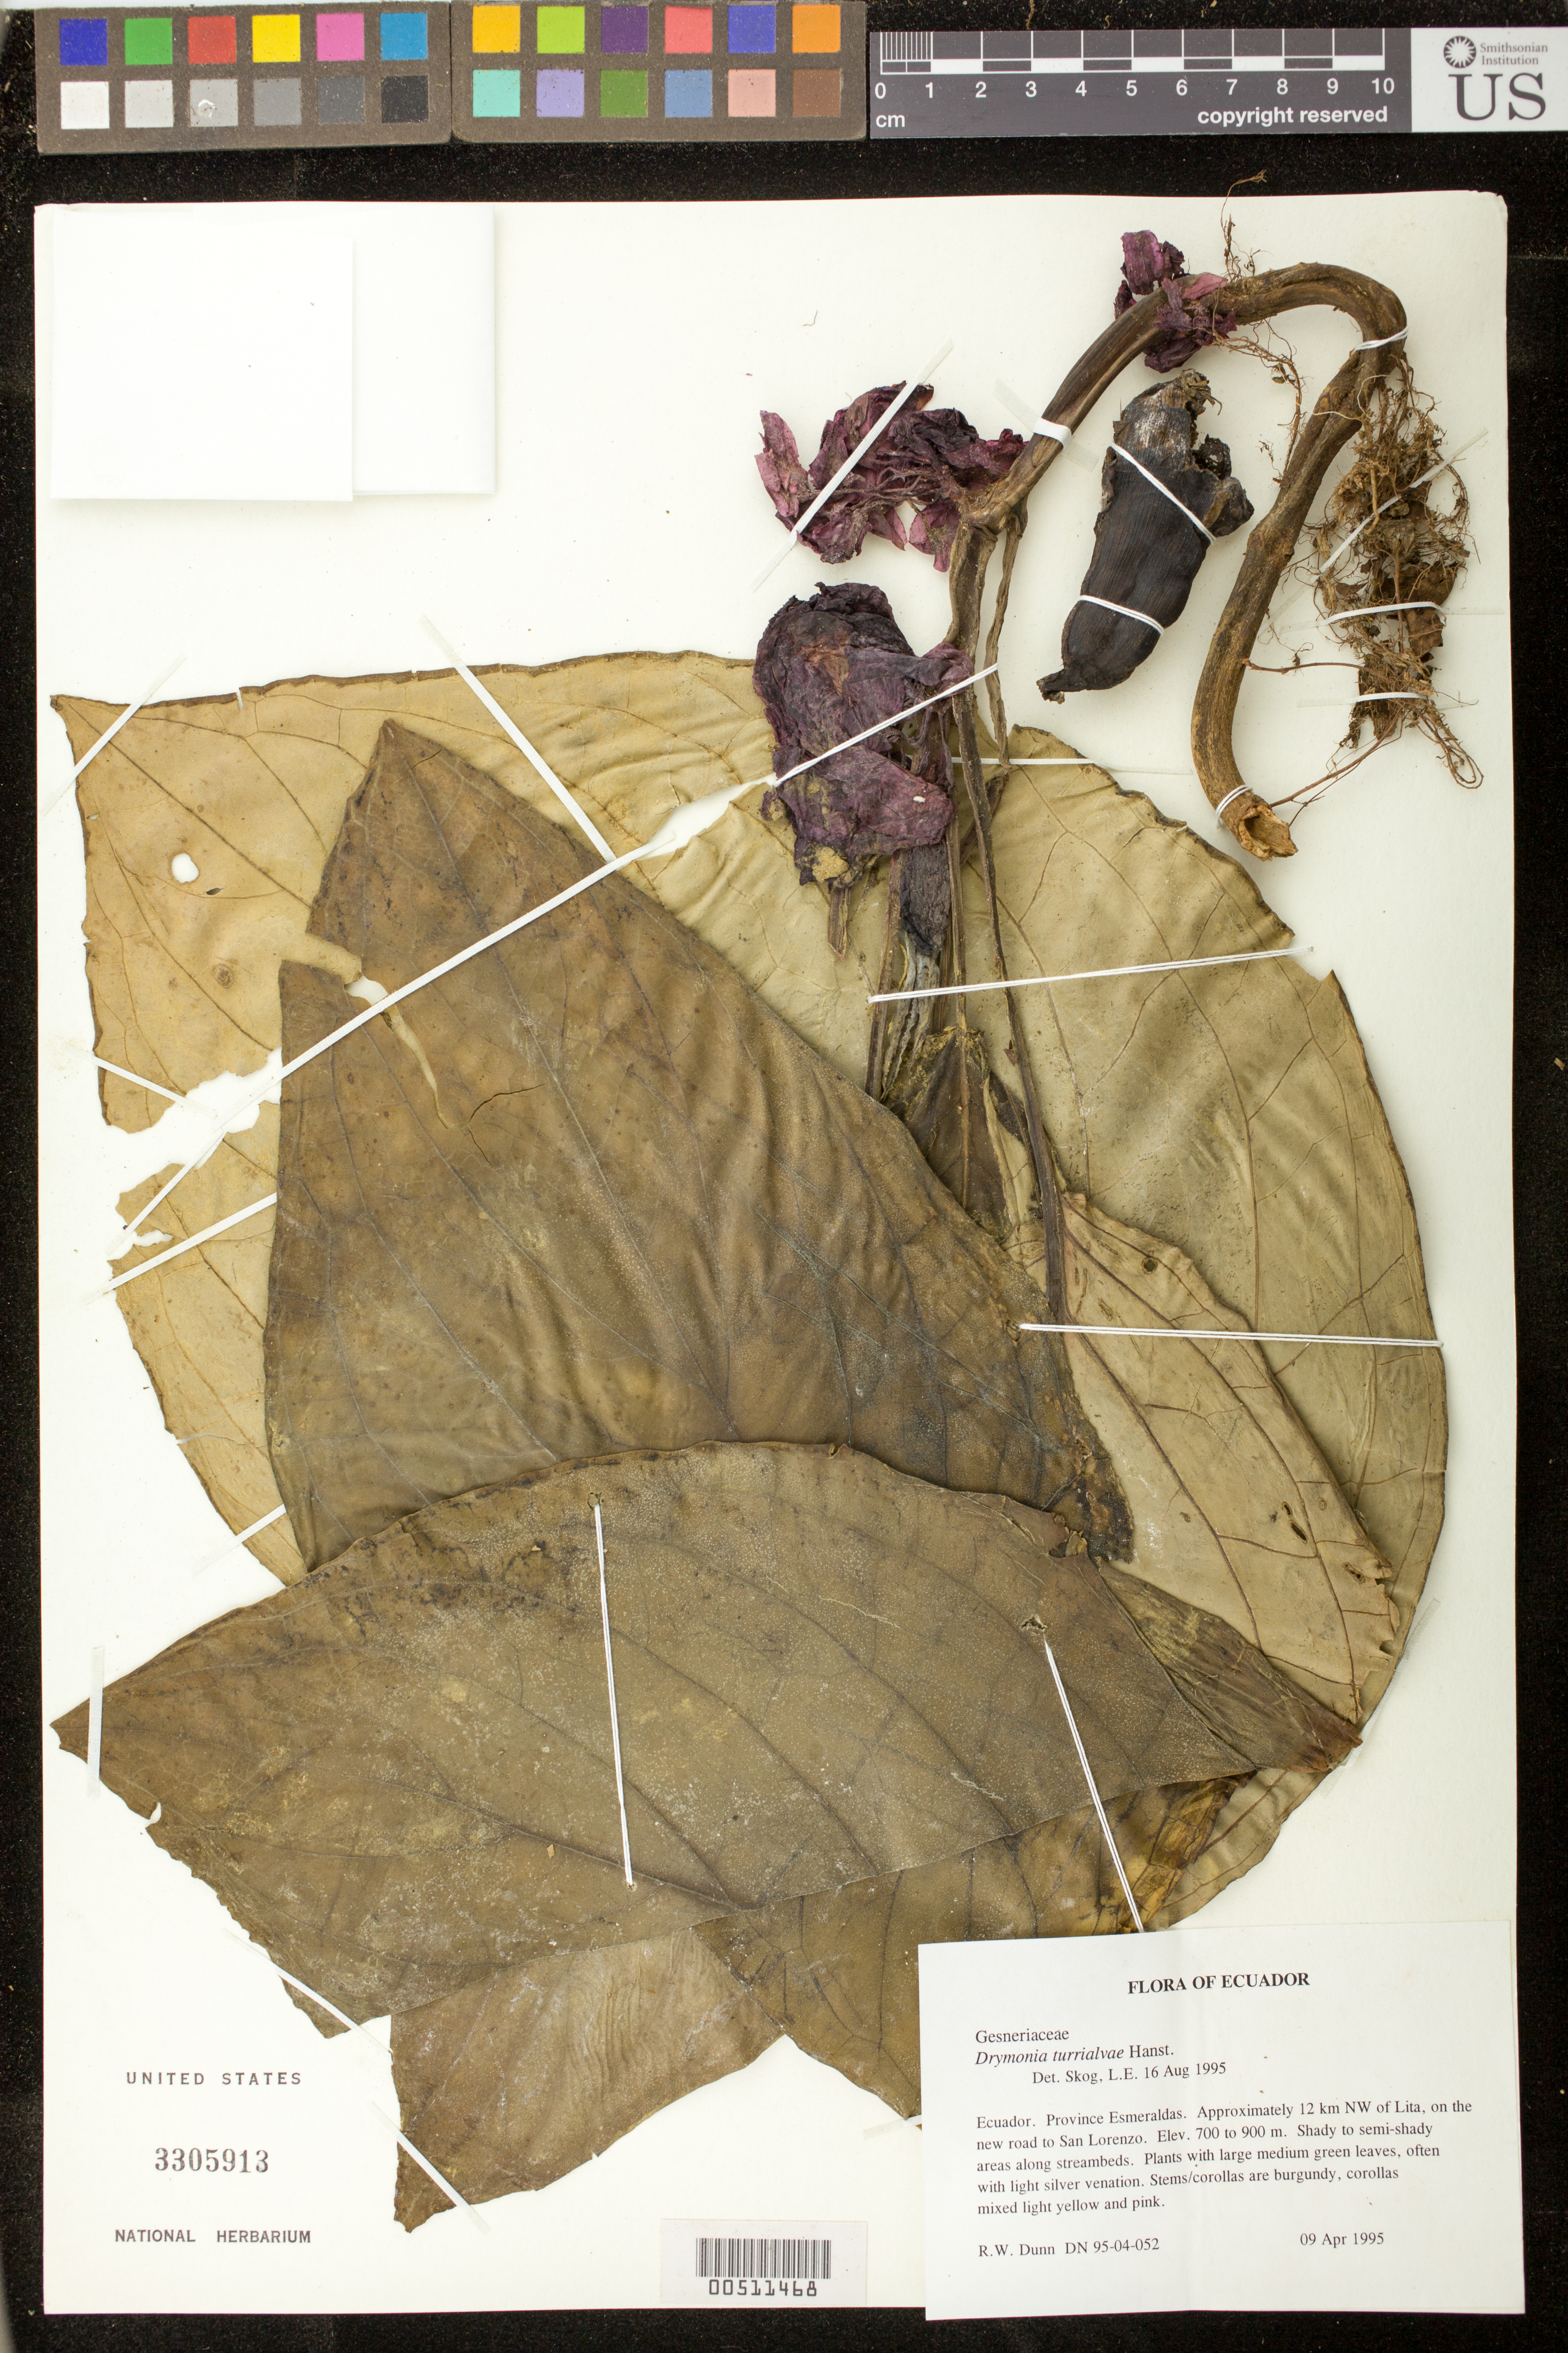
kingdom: Plantae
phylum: Tracheophyta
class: Magnoliopsida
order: Lamiales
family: Gesneriaceae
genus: Drymonia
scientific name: Drymonia turrialvae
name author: Hanst.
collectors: R. Dunn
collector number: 9504052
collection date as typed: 09 Apr 1995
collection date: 1995-04-09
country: Ecuador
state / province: Esmeraldas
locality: NW of Lita, road to San Lorenzo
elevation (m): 700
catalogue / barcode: US 3305913